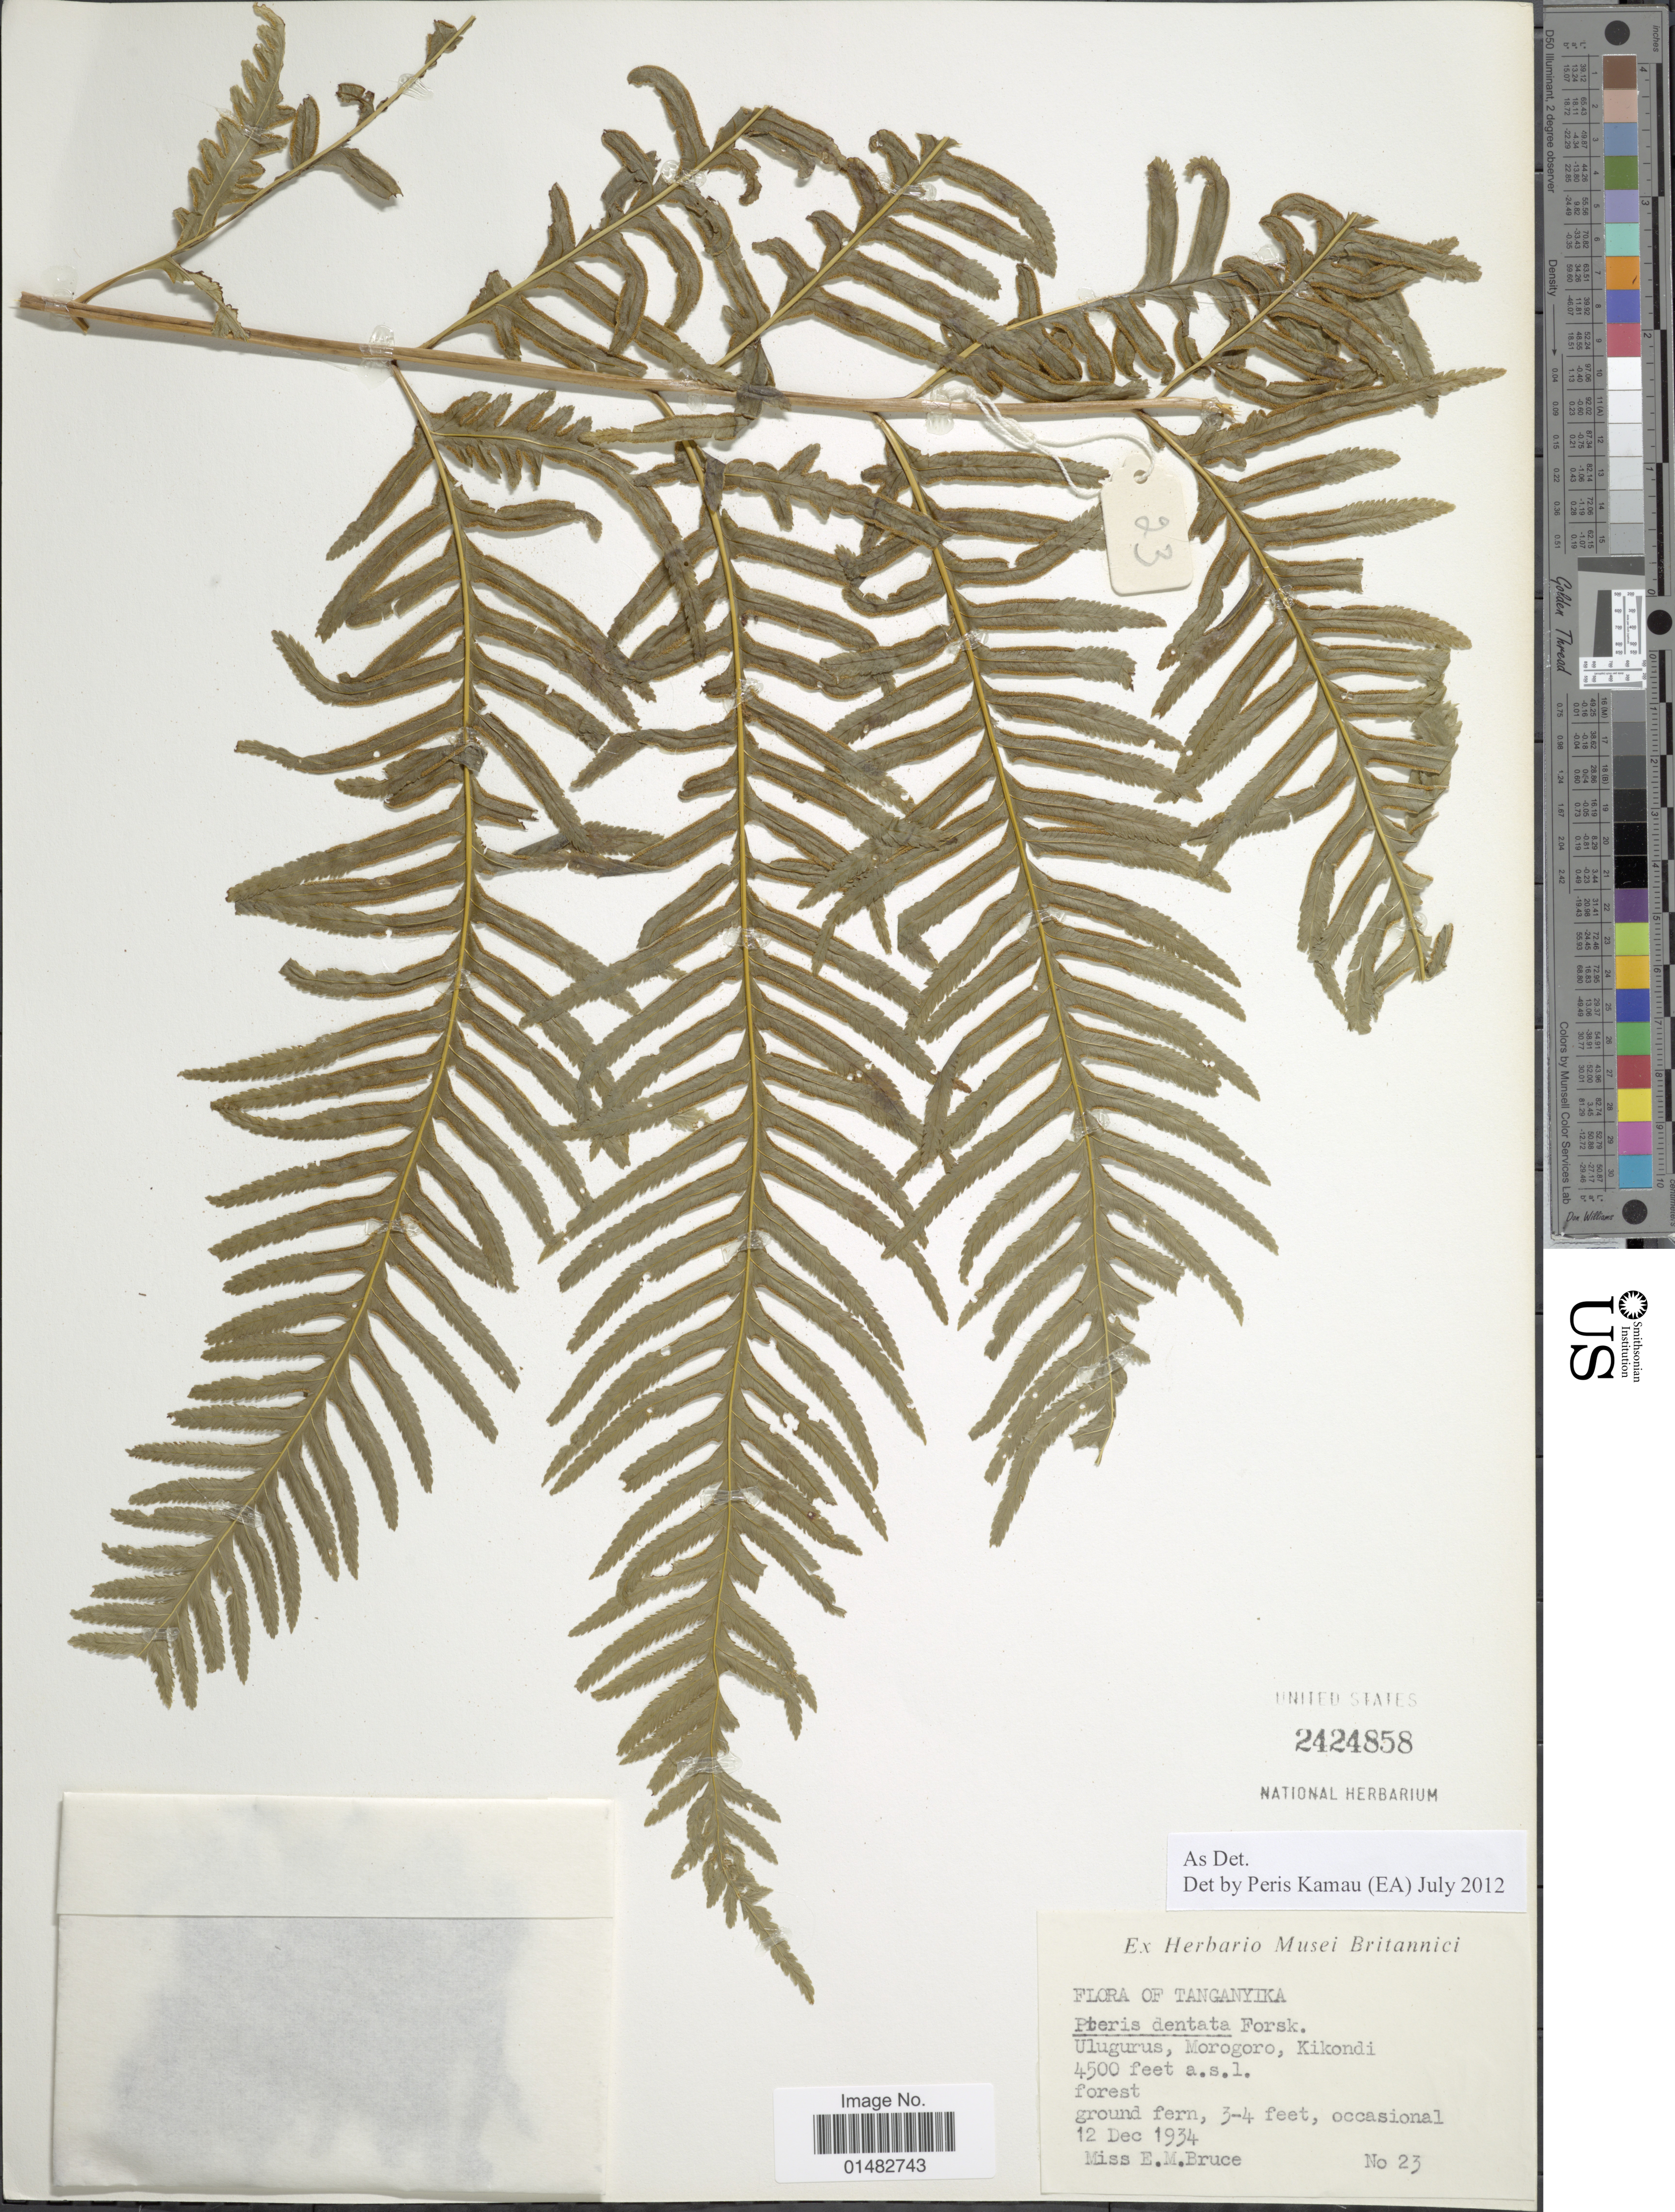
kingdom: Plantae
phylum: Tracheophyta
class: Polypodiopsida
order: Polypodiales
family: Pteridaceae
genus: Pteris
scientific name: Pteris dentata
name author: Forssk.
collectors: E. Bruce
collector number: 23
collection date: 1934-12-12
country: Tanzania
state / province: Morogoro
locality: Ulugurus, Morogoro, Kikondi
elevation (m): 1372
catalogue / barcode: US 2424858